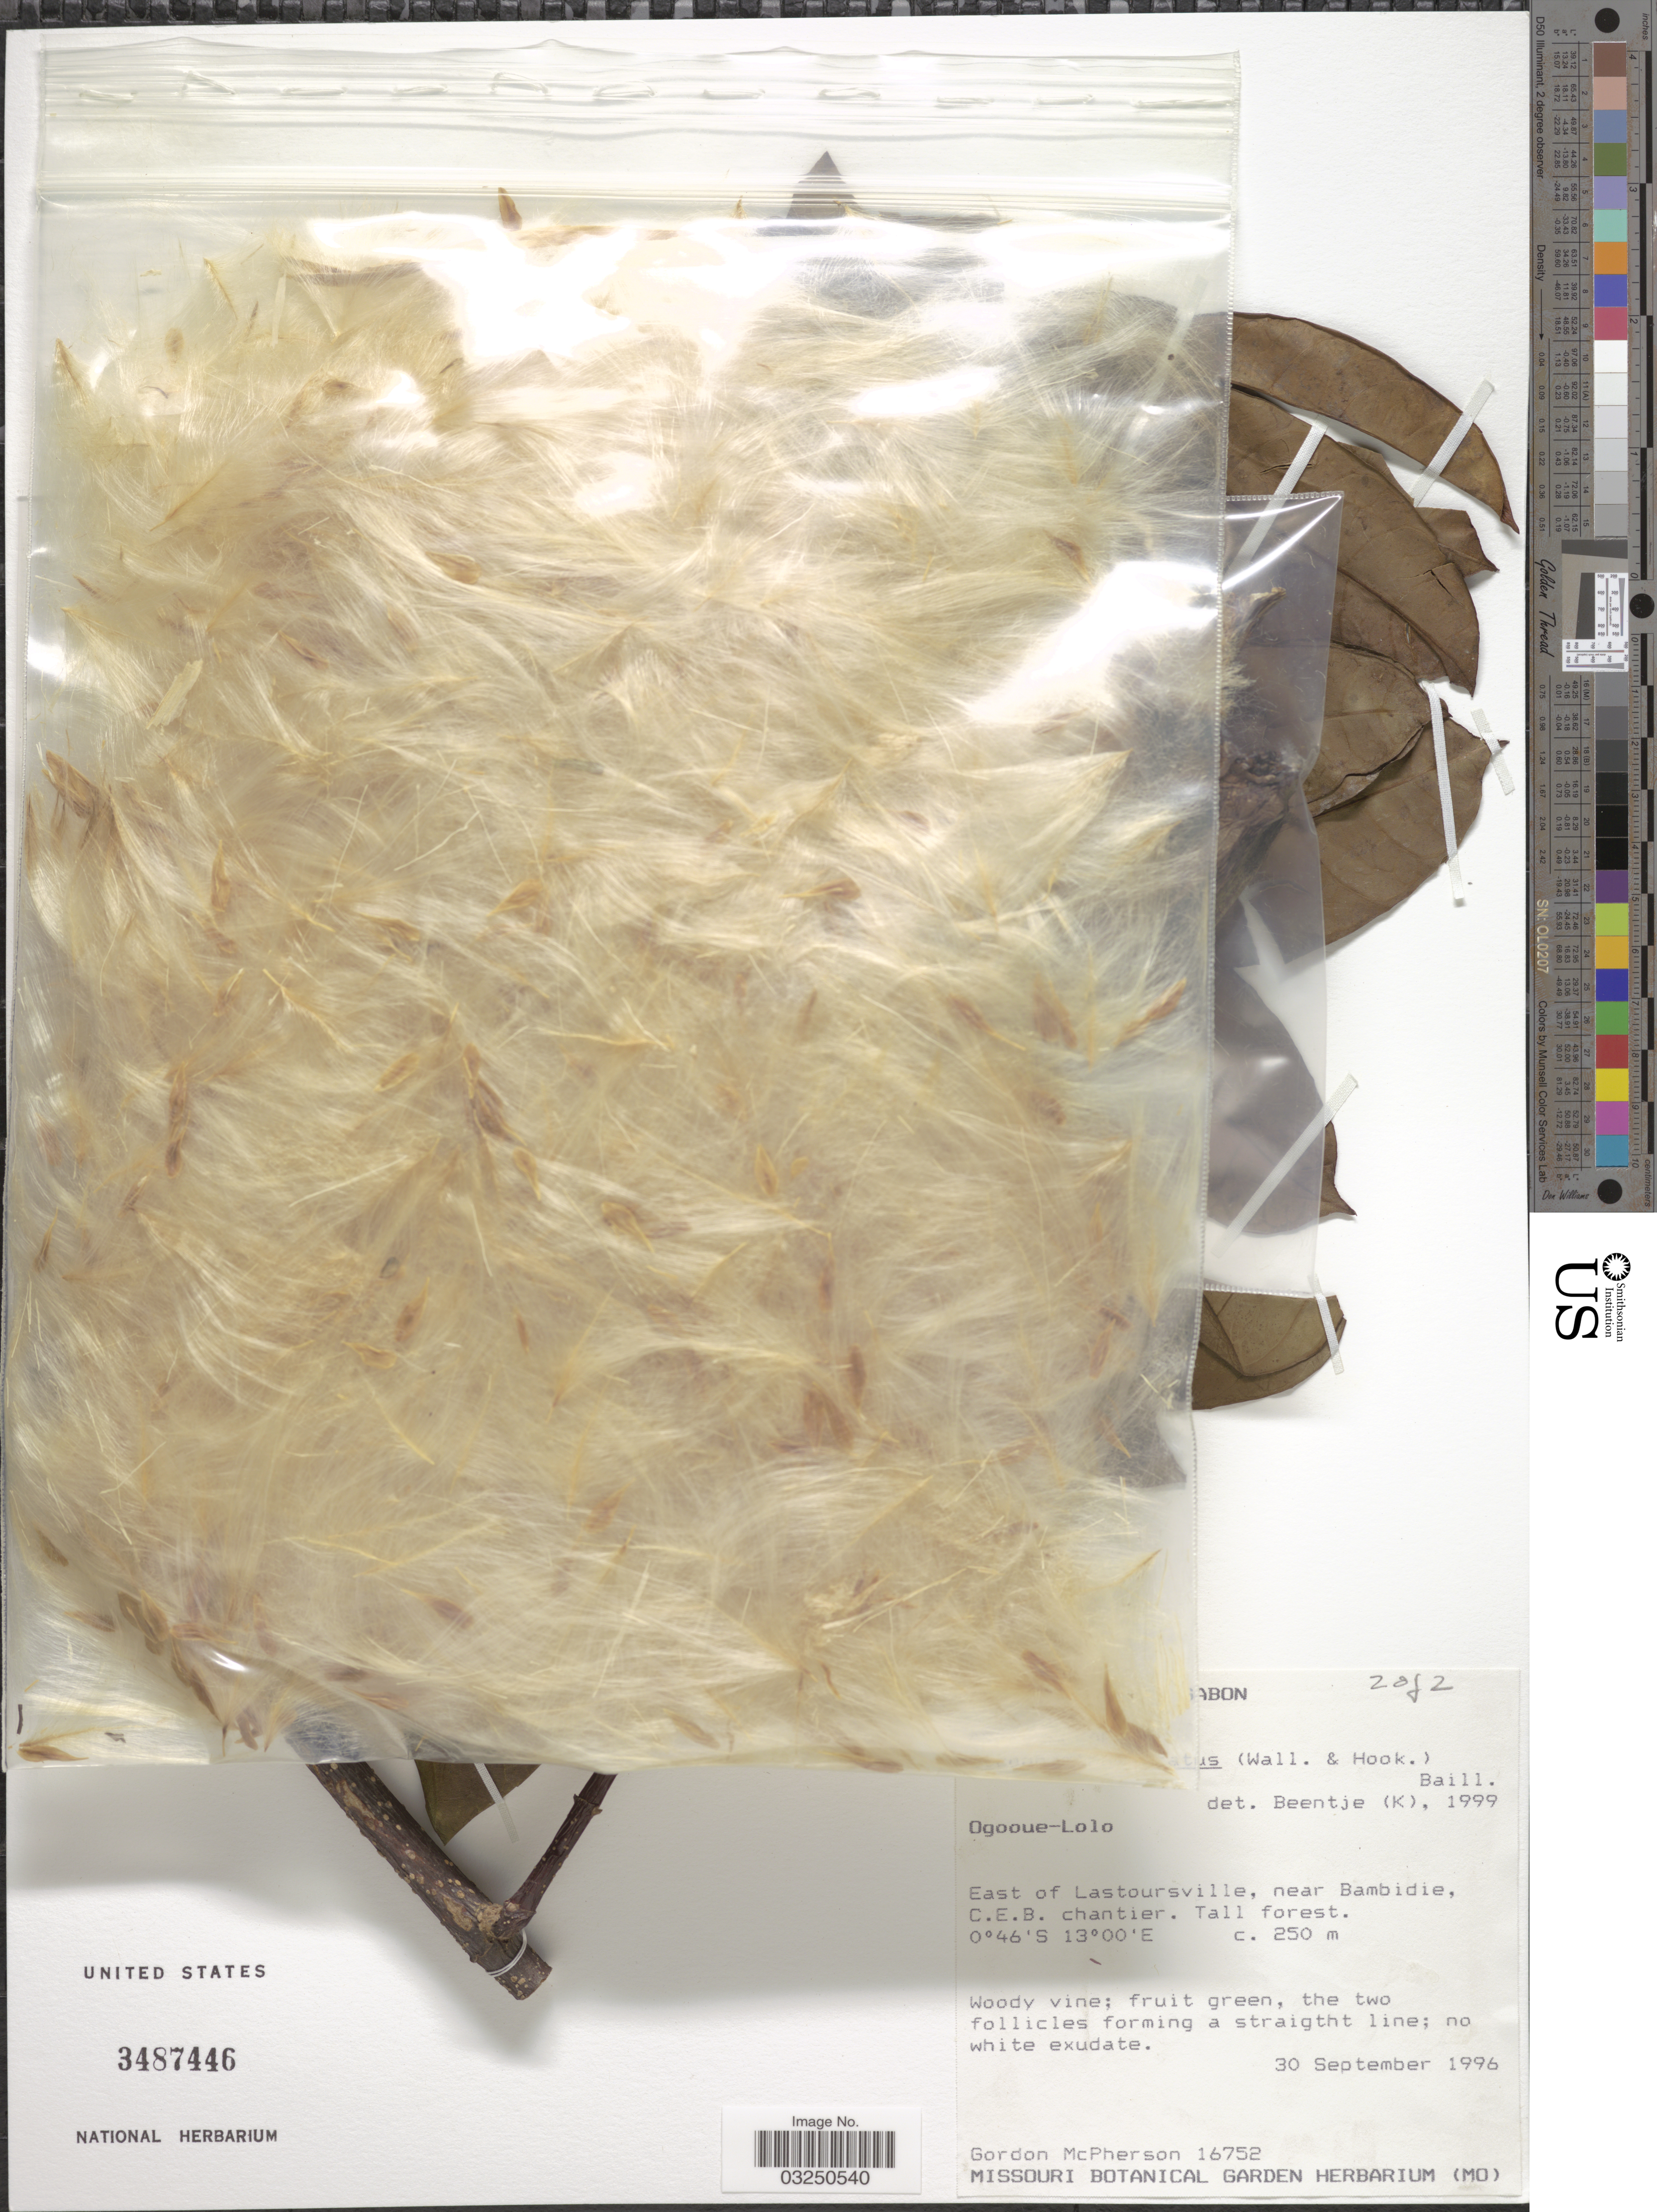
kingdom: Plantae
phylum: Tracheophyta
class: Magnoliopsida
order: Gentianales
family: Apocynaceae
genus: Strophanthus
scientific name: Strophanthus gratus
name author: (Wall. & Hook.) Baill.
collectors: G. D. McPherson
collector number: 16752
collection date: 1996-09-30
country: Gabon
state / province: Ogooue-Lolo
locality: East of Lastoursville, near Bambidie, C.E.B. chantier.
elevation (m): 250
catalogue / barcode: US 3487446